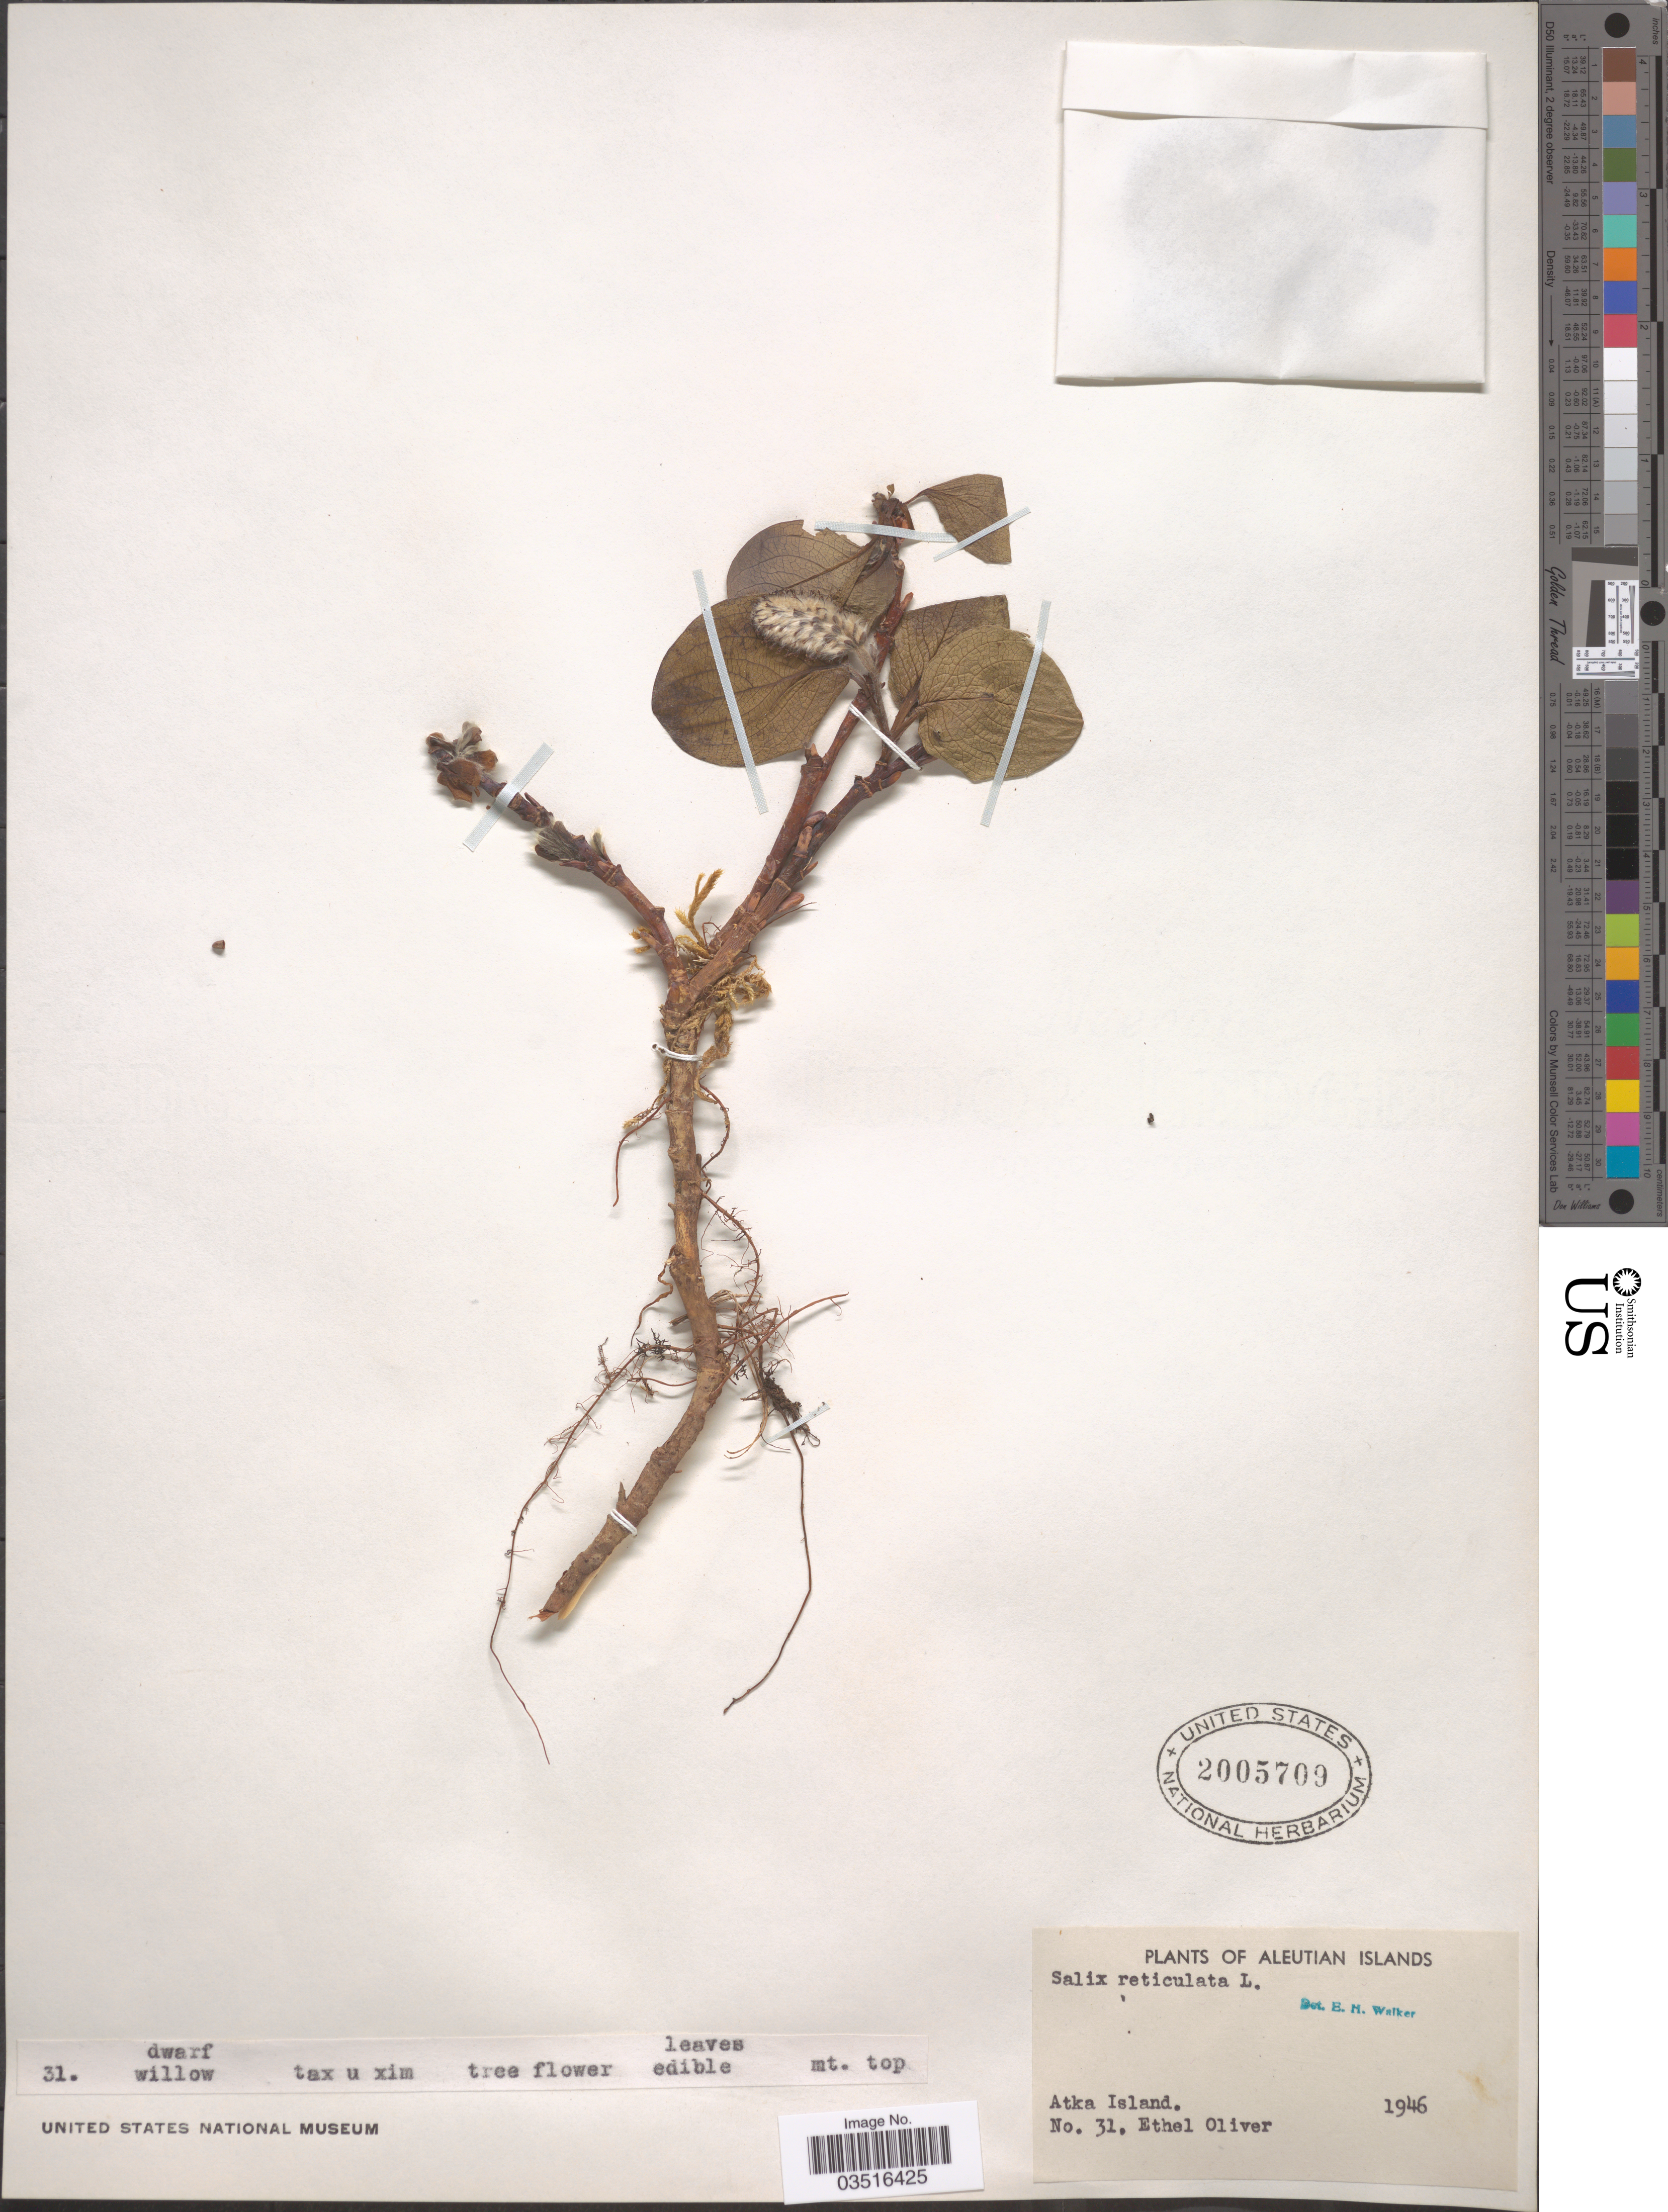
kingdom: Plantae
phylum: Tracheophyta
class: Magnoliopsida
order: Malpighiales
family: Salicaceae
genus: Salix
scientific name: Salix reticulata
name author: L.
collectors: E. Oliver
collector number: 31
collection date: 1946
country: United States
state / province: Alaska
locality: Aleutian Islands. Atka Island.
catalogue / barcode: US 2005709